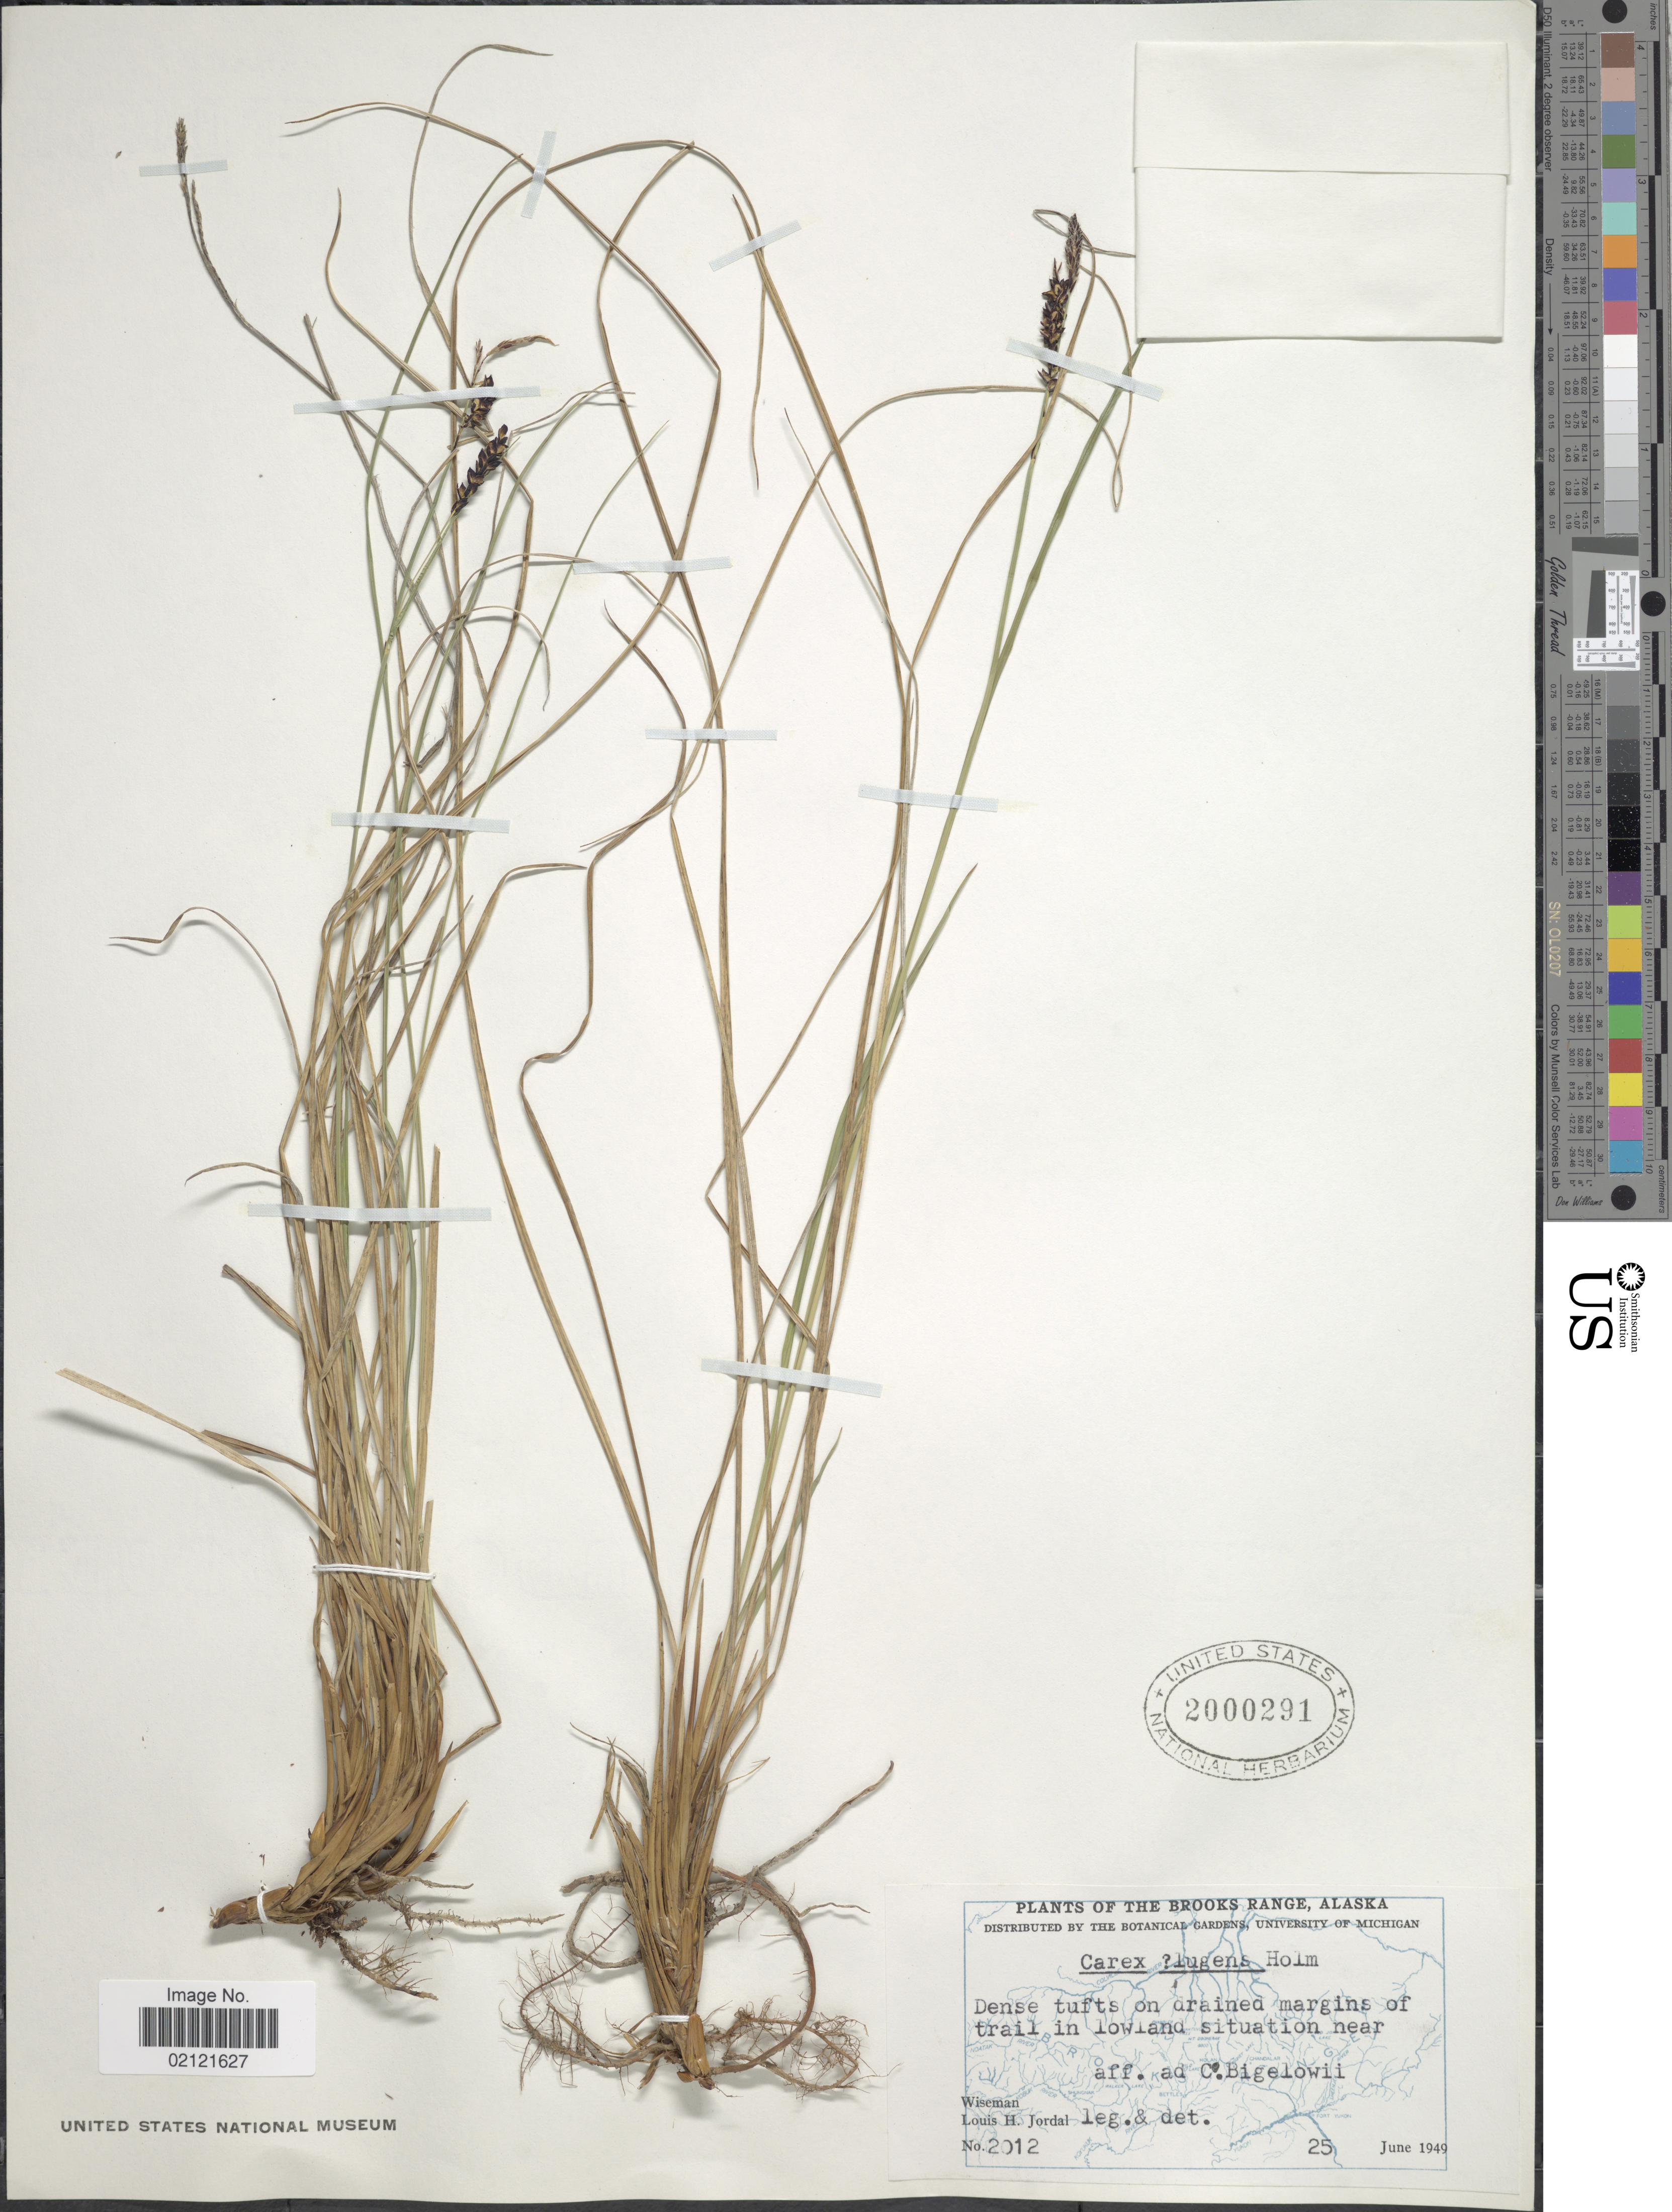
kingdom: Plantae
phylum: Tracheophyta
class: Liliopsida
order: Poales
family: Cyperaceae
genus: Carex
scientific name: Carex bigelowii subsp. lugens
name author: (Holm) T.V. Egorova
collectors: L. Jordal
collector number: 2012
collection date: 1949-06-25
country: United States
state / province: Alaska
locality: The Brooks Range, Dense tufts on drained margins of trail in lowland situation near aff. ad. C. Bigelowii, Wiseman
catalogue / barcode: US 2000291